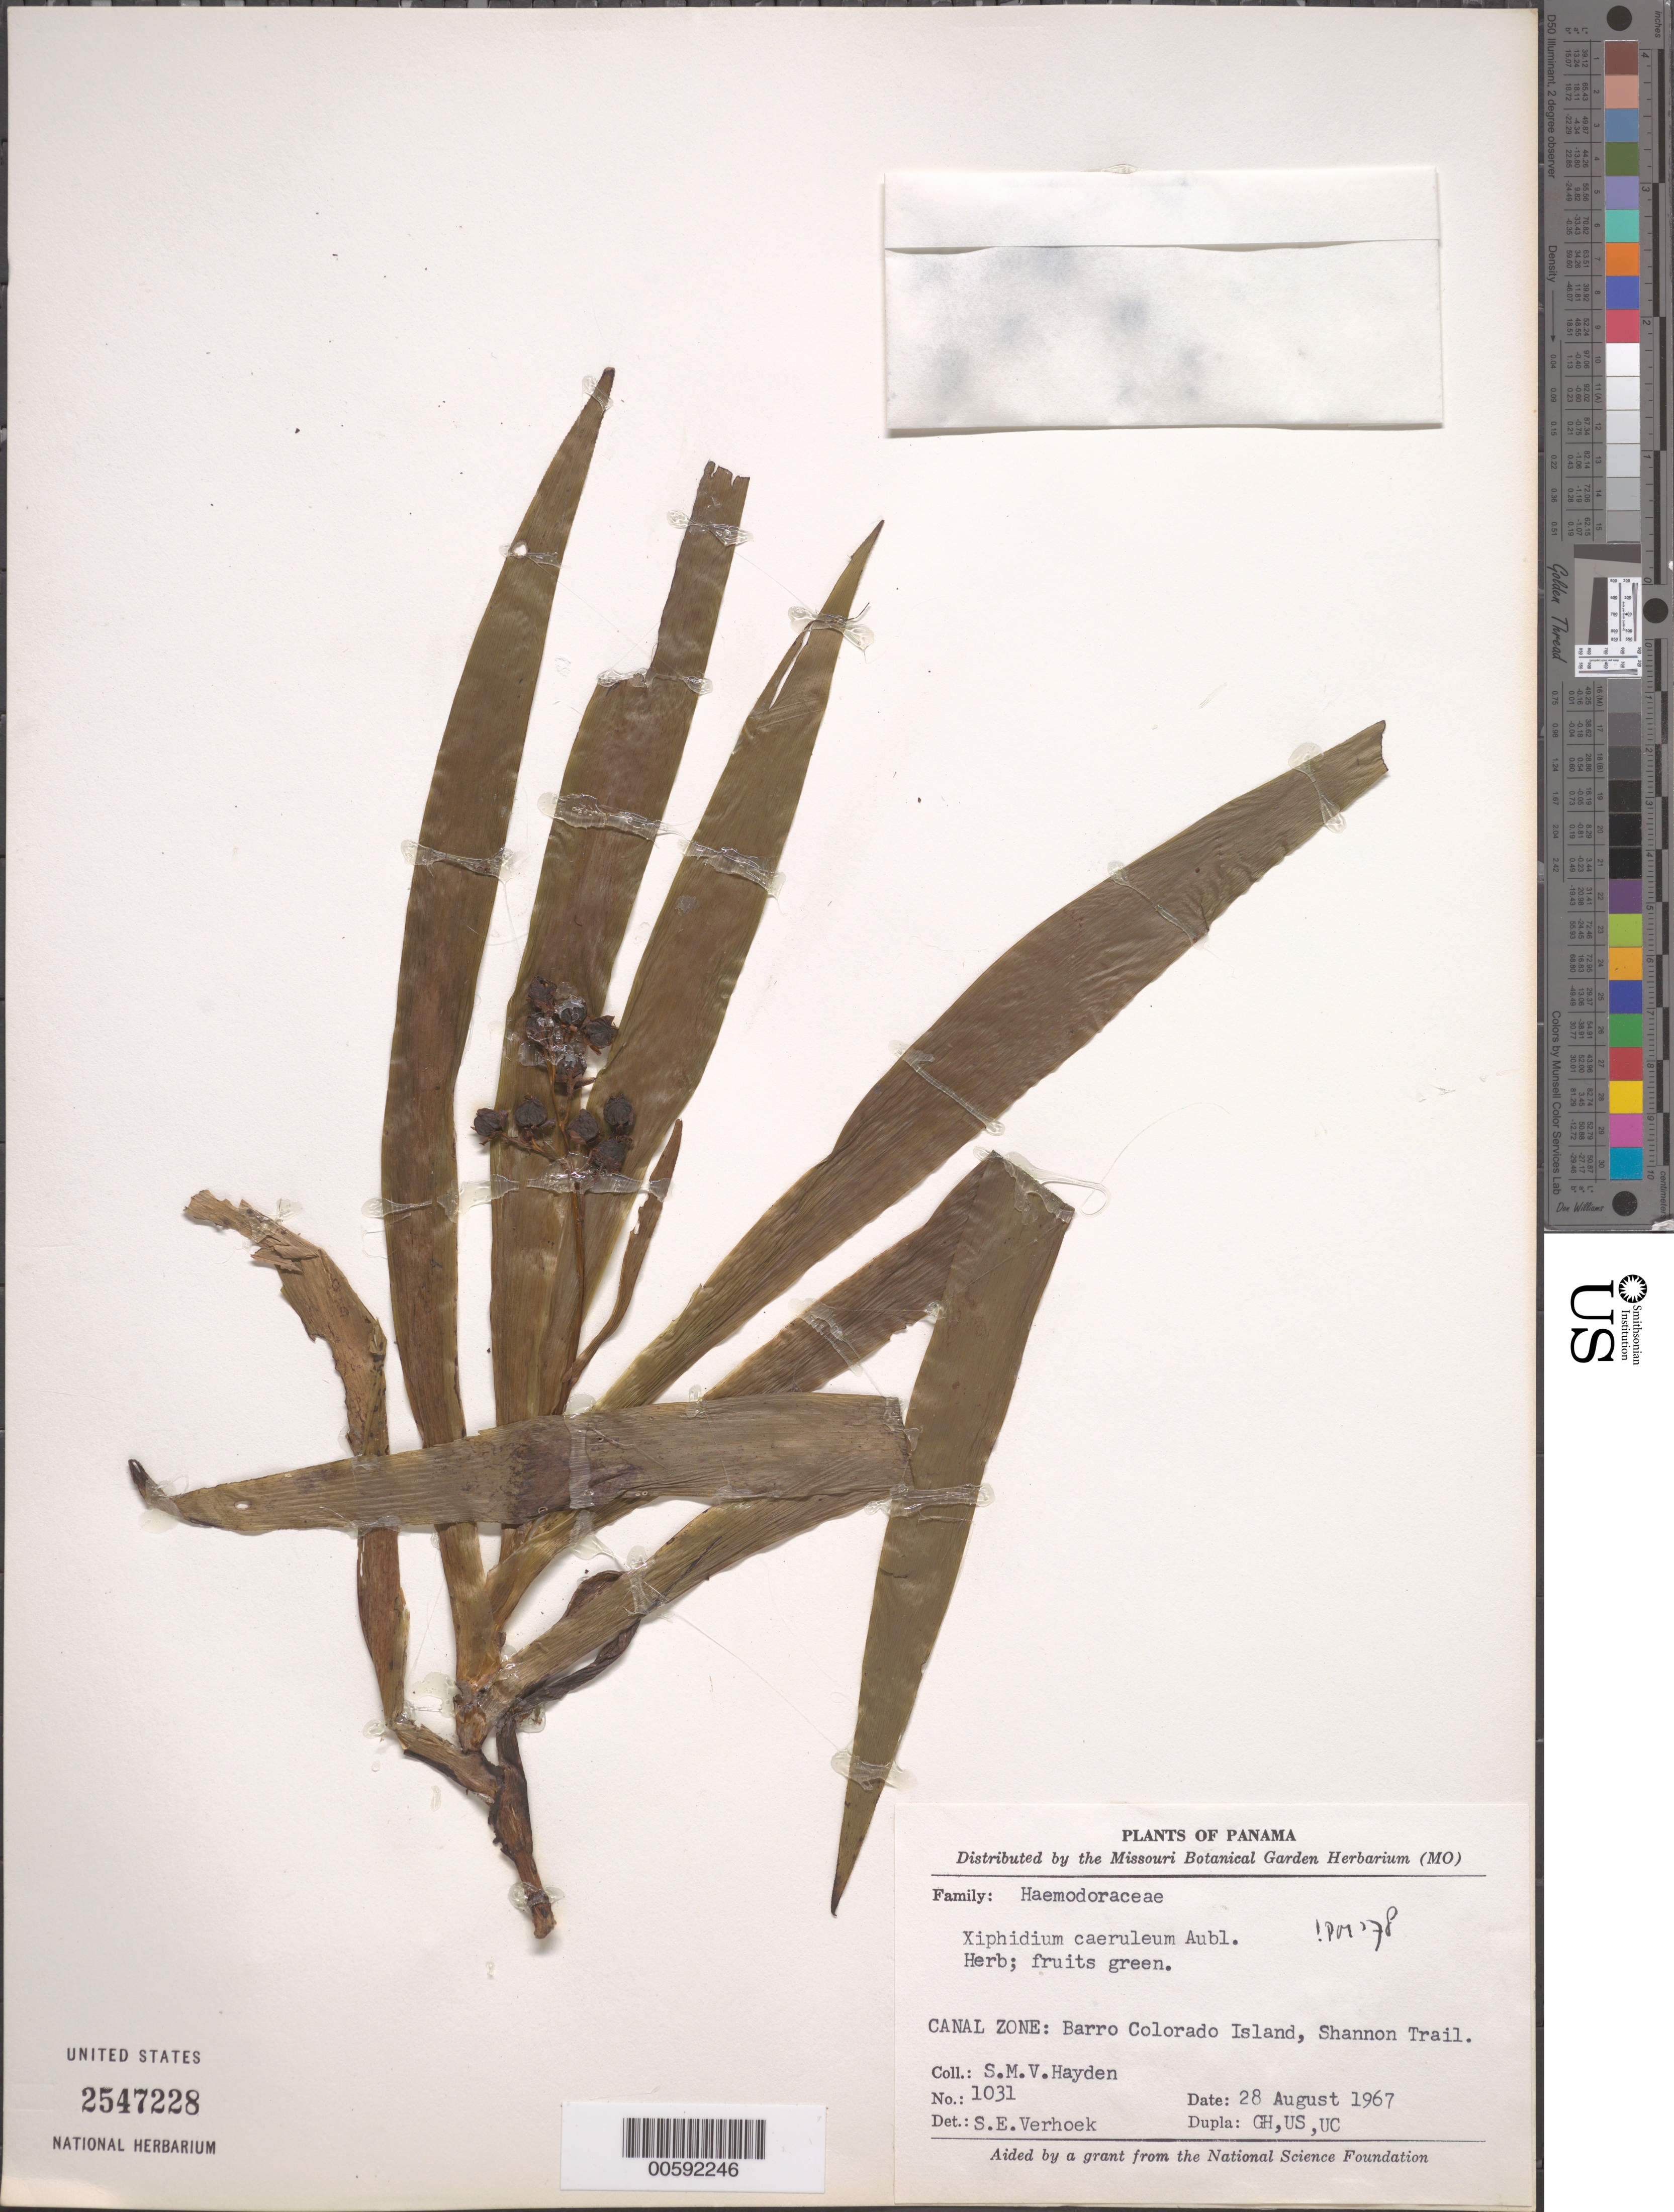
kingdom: Plantae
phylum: Tracheophyta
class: Liliopsida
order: Commelinales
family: Haemodoraceae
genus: Xiphidium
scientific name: Xiphidium caeruleum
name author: Aubl.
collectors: M. Hayden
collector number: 1031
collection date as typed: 28 Aug 1967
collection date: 1967-08-28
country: Panama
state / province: Panamá Oeste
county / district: Canal Zone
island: Barro Colorado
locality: Shannon Trail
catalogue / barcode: US 2547228